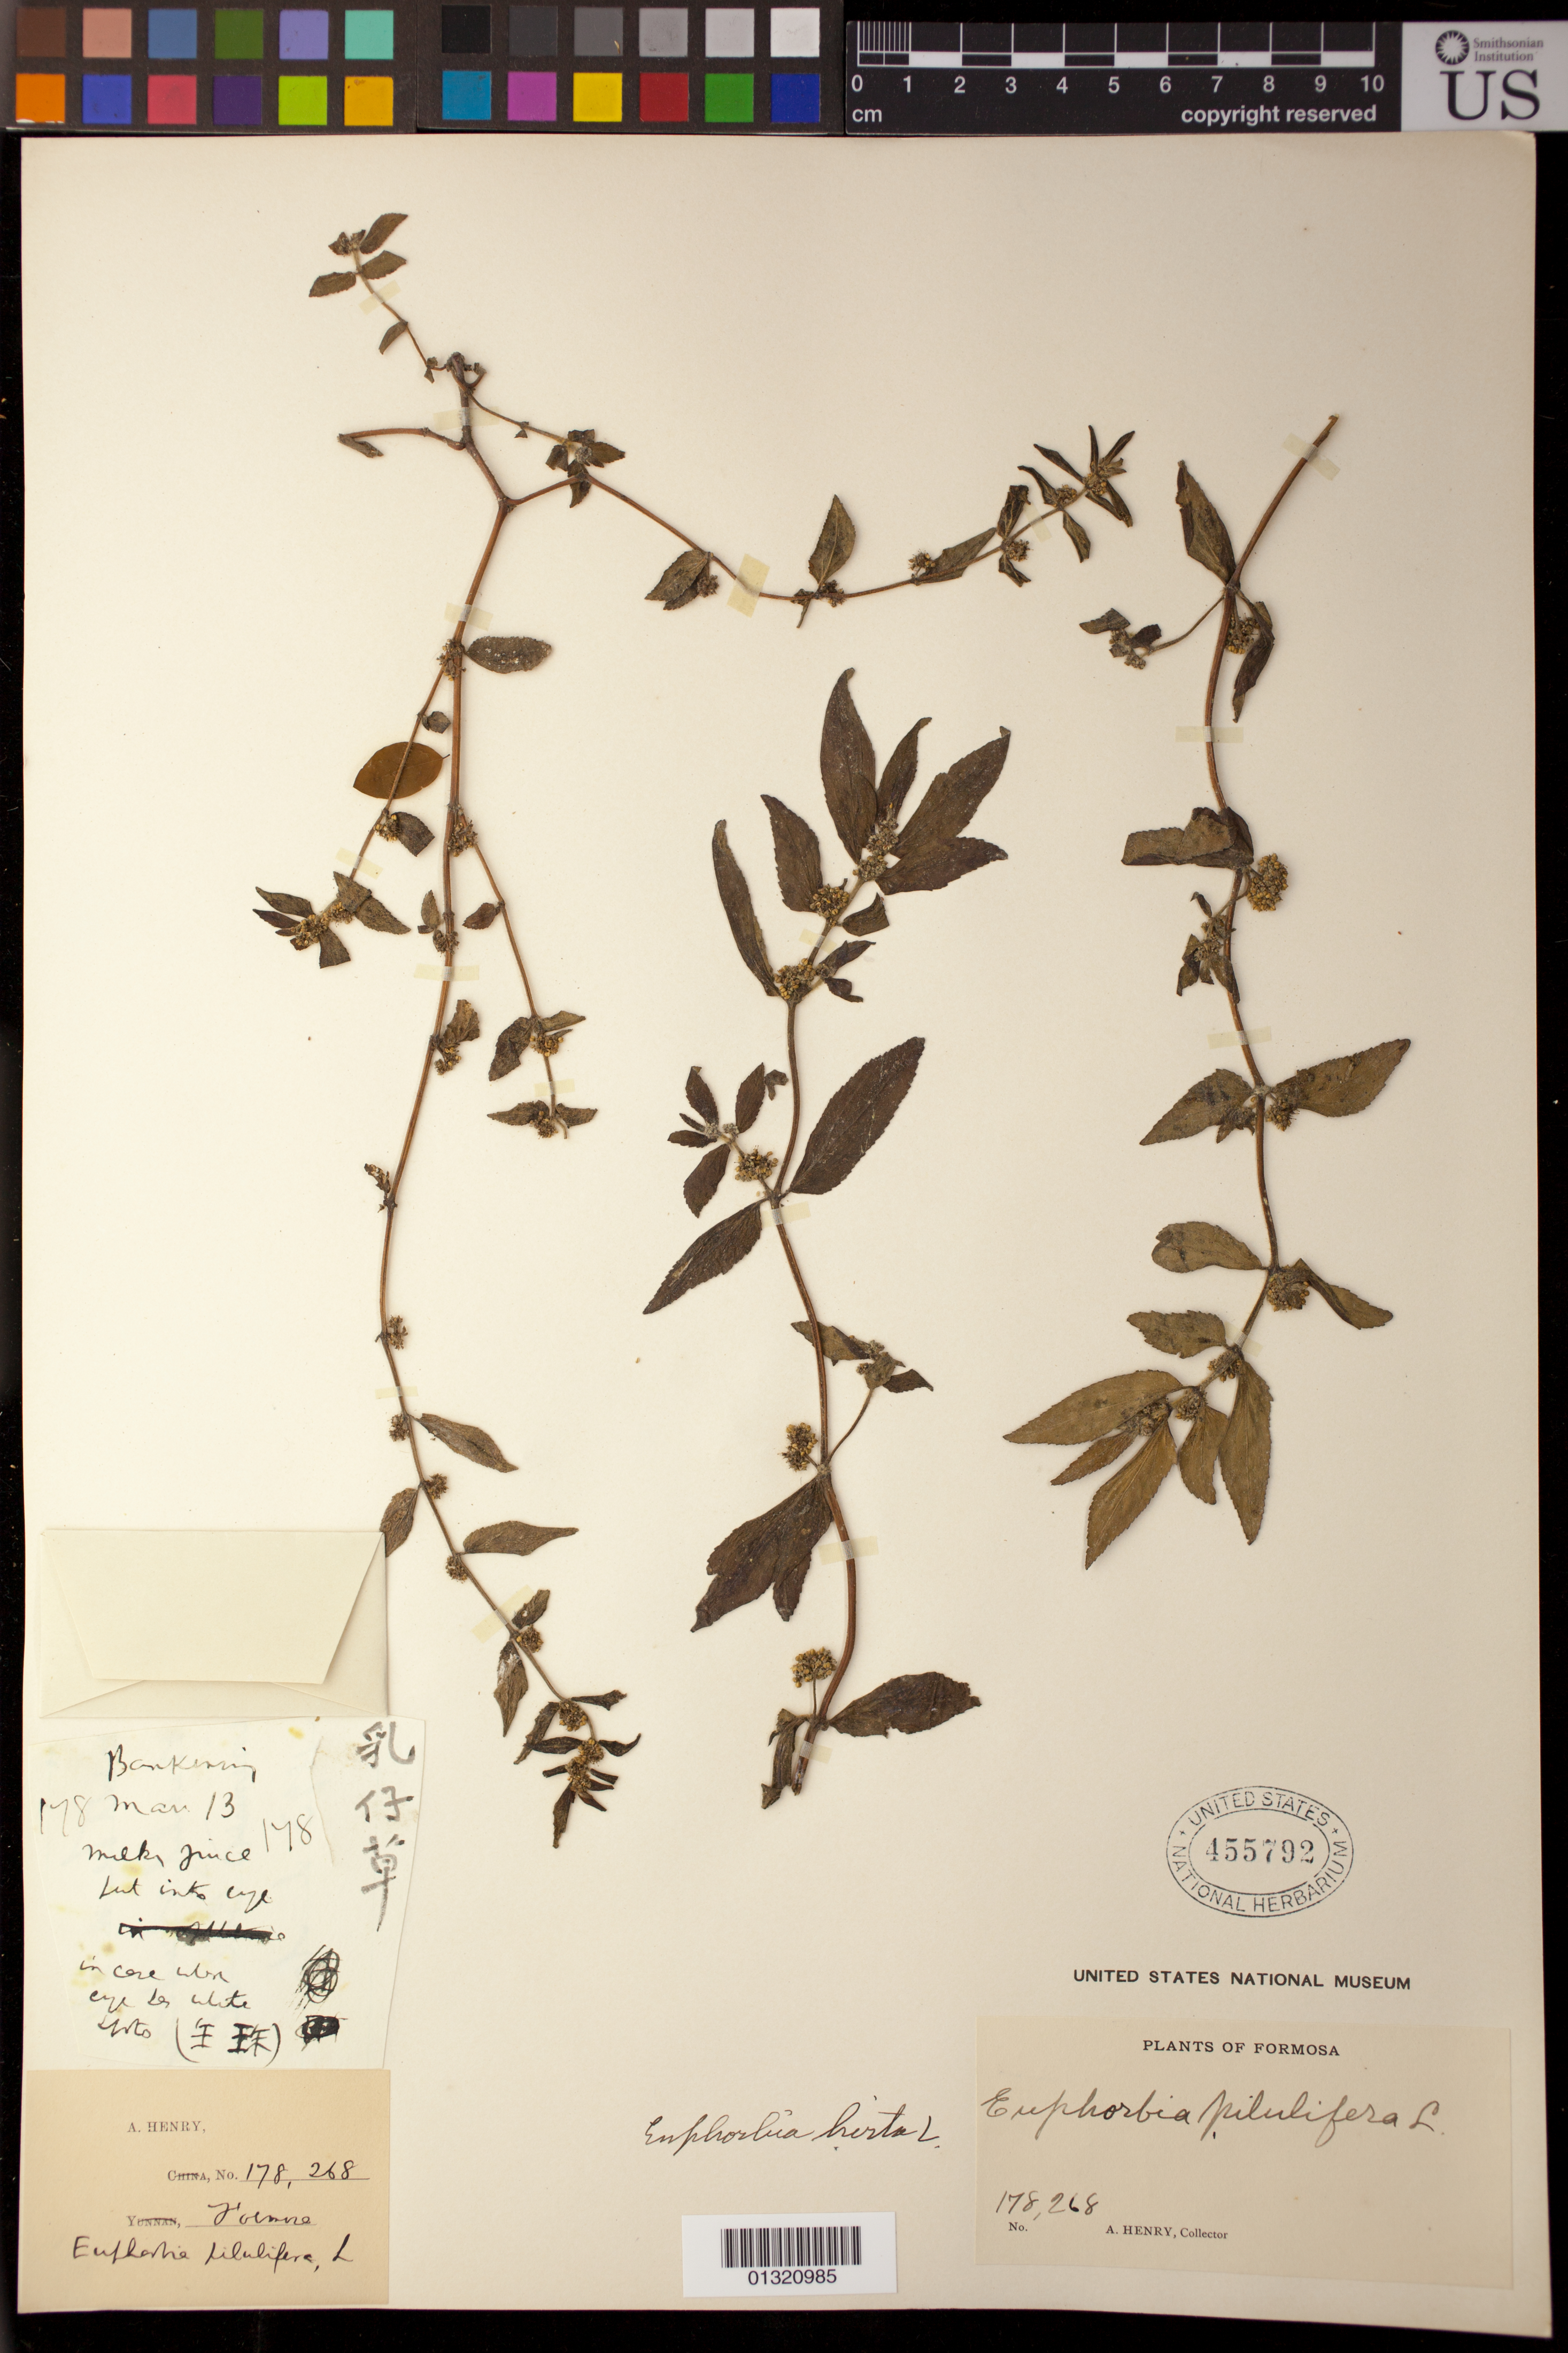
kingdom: Plantae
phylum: Tracheophyta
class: Magnoliopsida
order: Malpighiales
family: Euphorbiaceae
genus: Euphorbia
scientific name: Euphorbia hirta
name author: L.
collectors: A. Henry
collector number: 178 & 268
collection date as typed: Mar 13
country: Taiwan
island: Taiwan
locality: Bankinsing [Zhuangbeixiang]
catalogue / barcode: US 455792